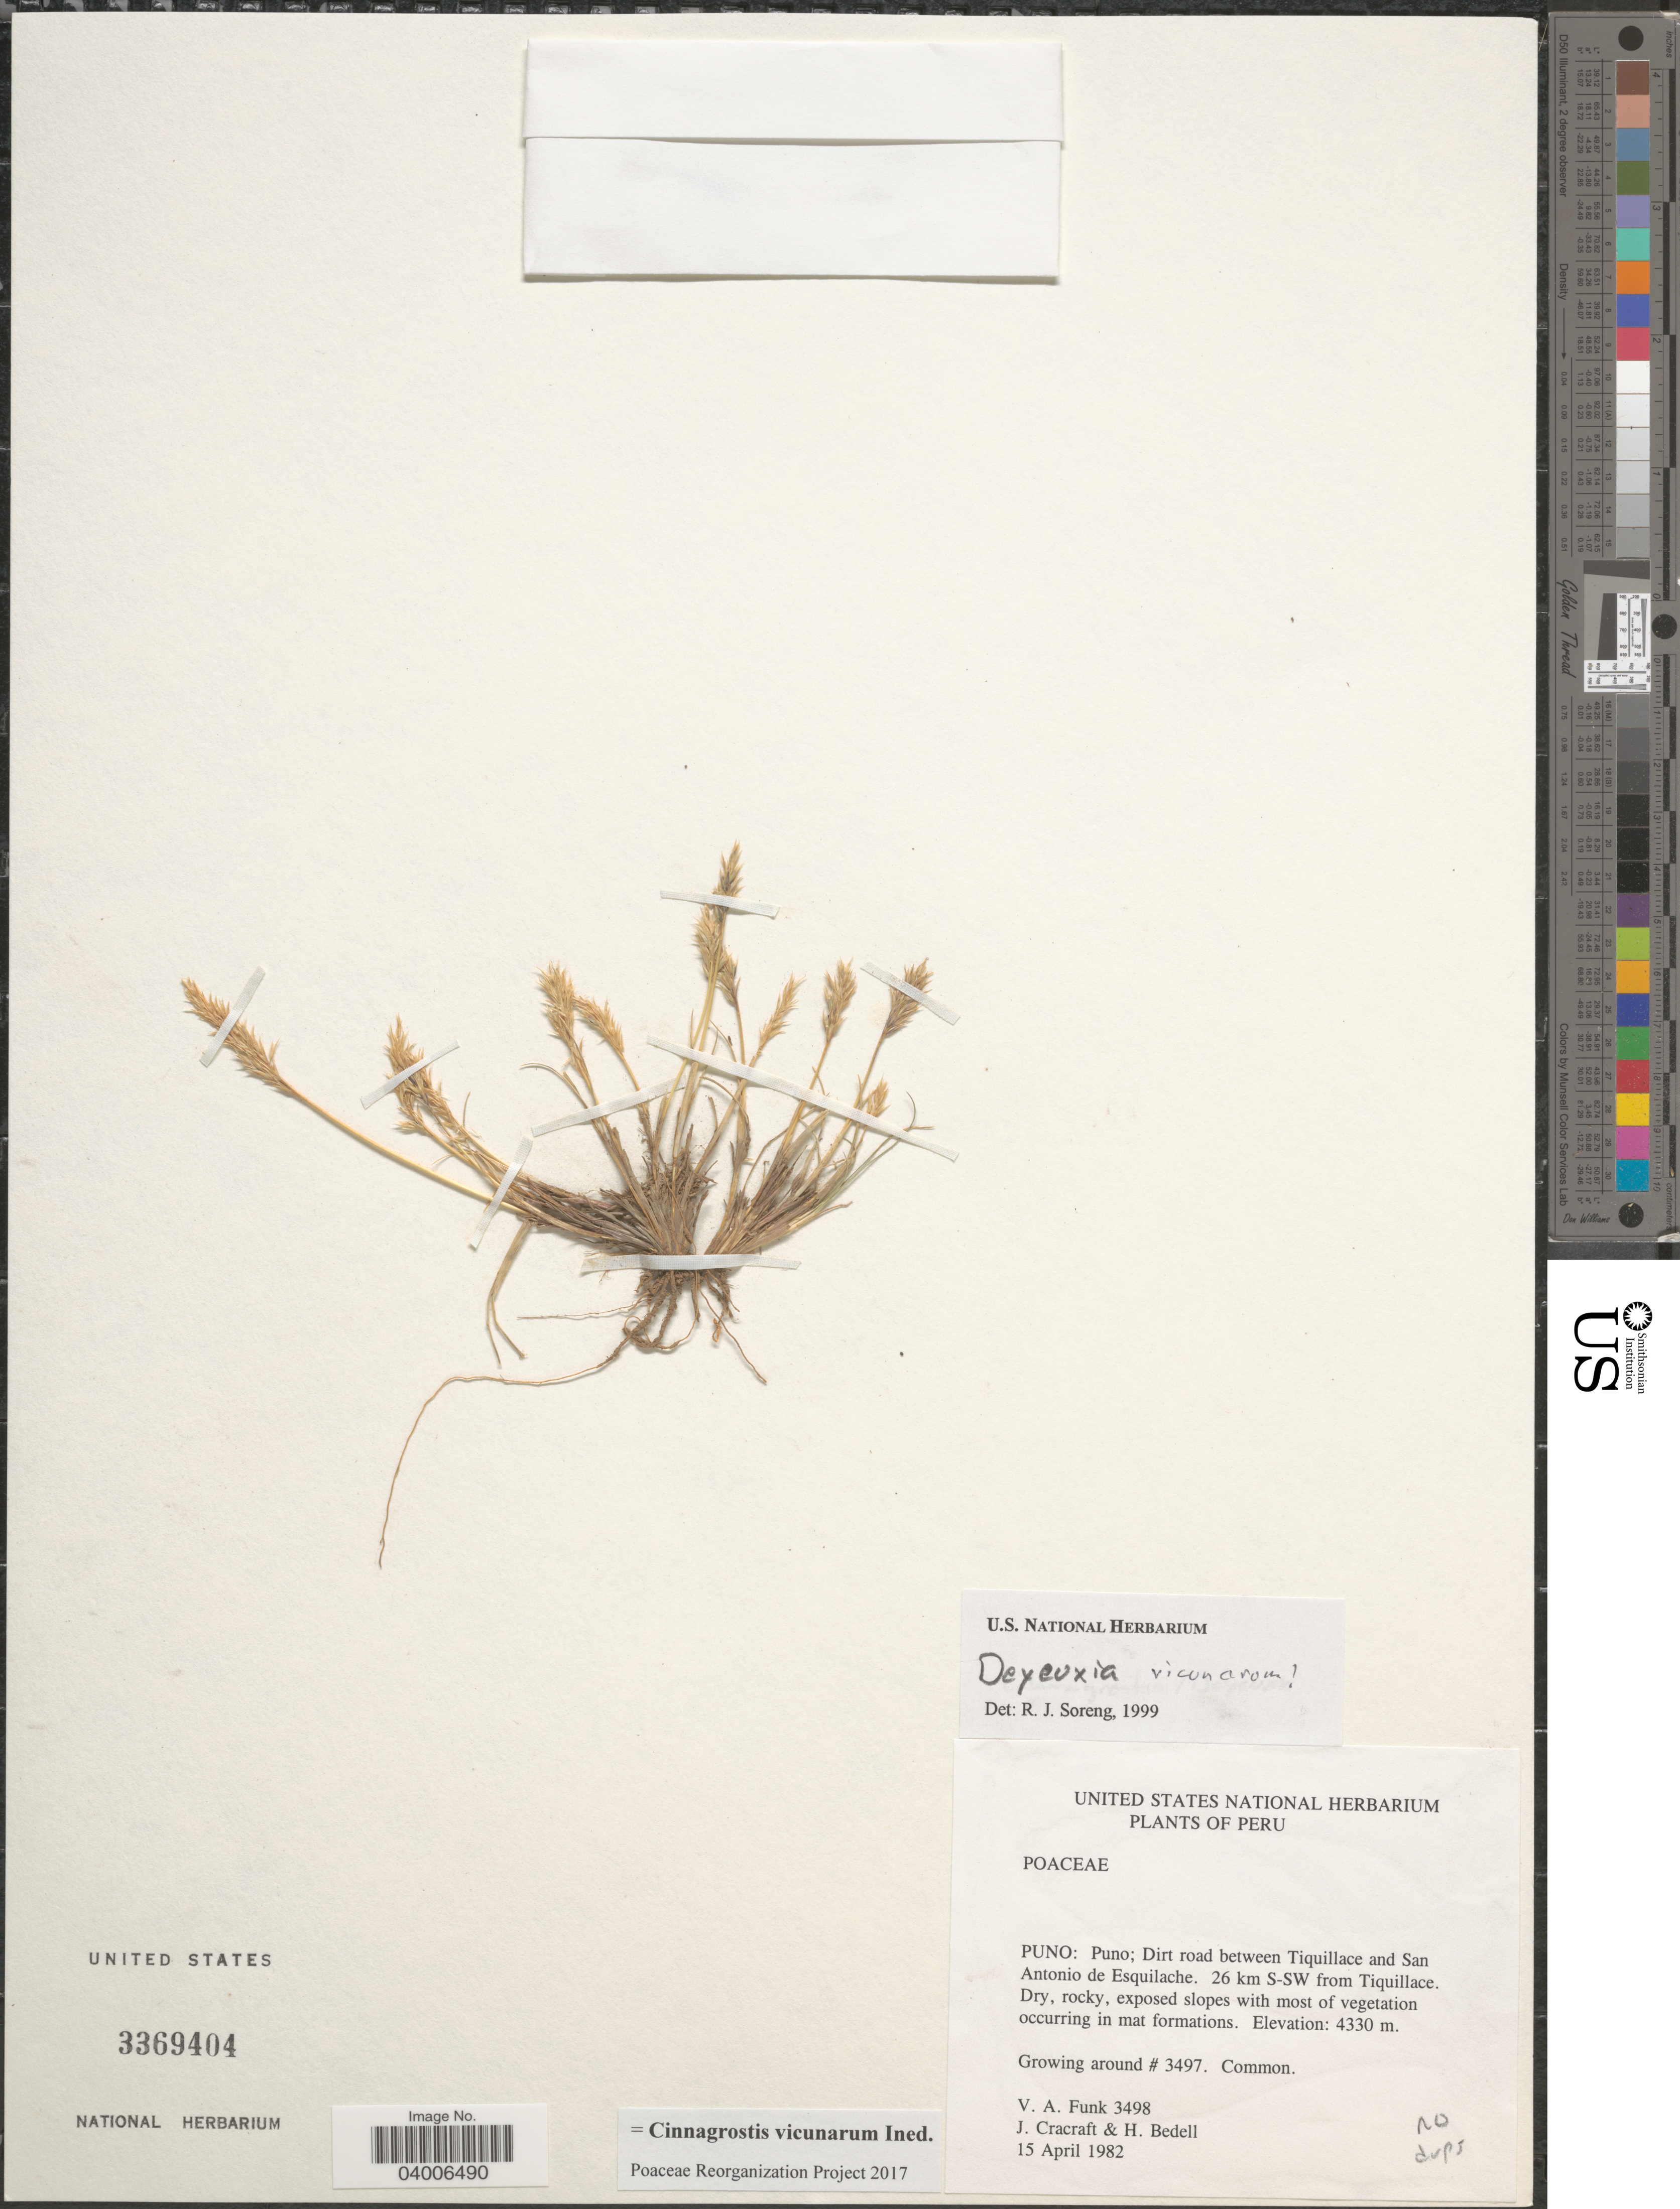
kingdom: Plantae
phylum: Tracheophyta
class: Liliopsida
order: Poales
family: Poaceae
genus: Cinnagrostis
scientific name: Cinnagrostis vicunarum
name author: (Wedd.) P.M. Peterson et al.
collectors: V. Funk, J. L. Cracraft & H. Bedell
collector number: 3498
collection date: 1982-04-15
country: Peru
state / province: Puno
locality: Puno; Dirt road between Tiquillace and San Antonio de Esquilache. 26 km S-SW from Tiquillace.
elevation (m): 4330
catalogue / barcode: US 3369404